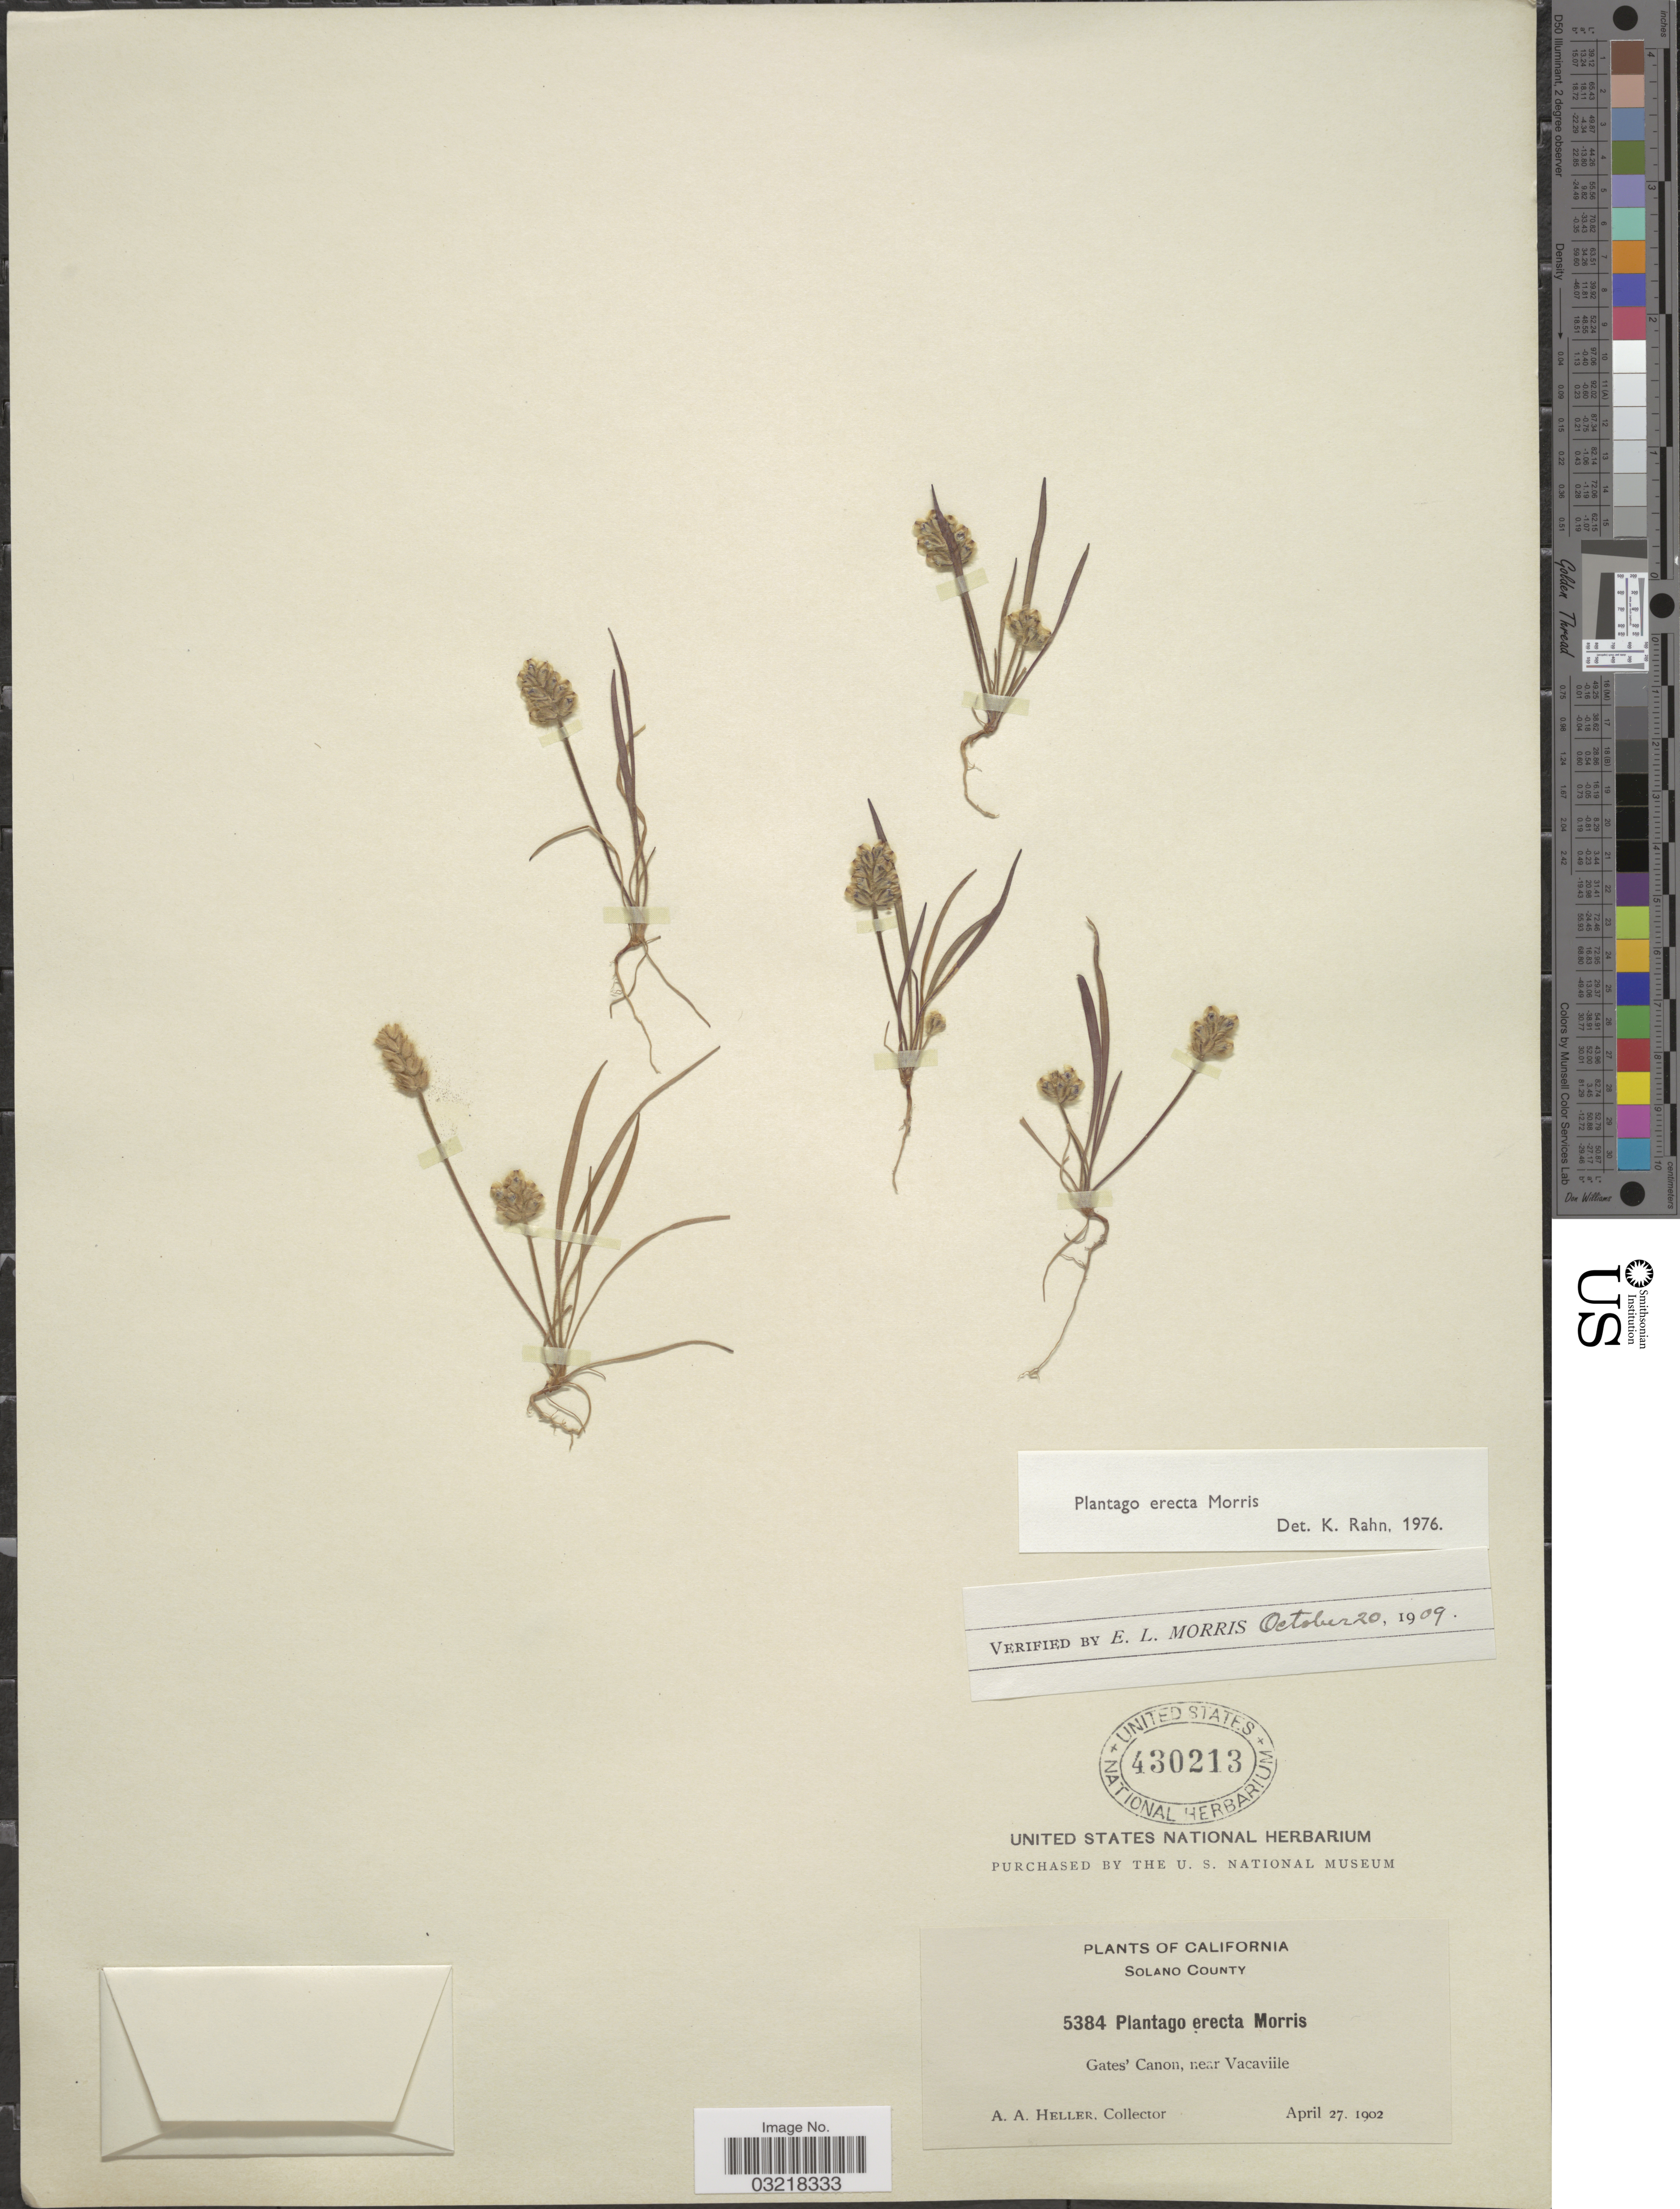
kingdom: Plantae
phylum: Tracheophyta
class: Magnoliopsida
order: Lamiales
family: Plantaginaceae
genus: Plantago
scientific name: Plantago erecta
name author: Morris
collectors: A. A. Heller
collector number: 5384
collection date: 1902-04-27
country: United States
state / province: California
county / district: Solano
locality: Solano County. Gates' Canon, near Vacaviile.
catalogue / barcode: US 430213